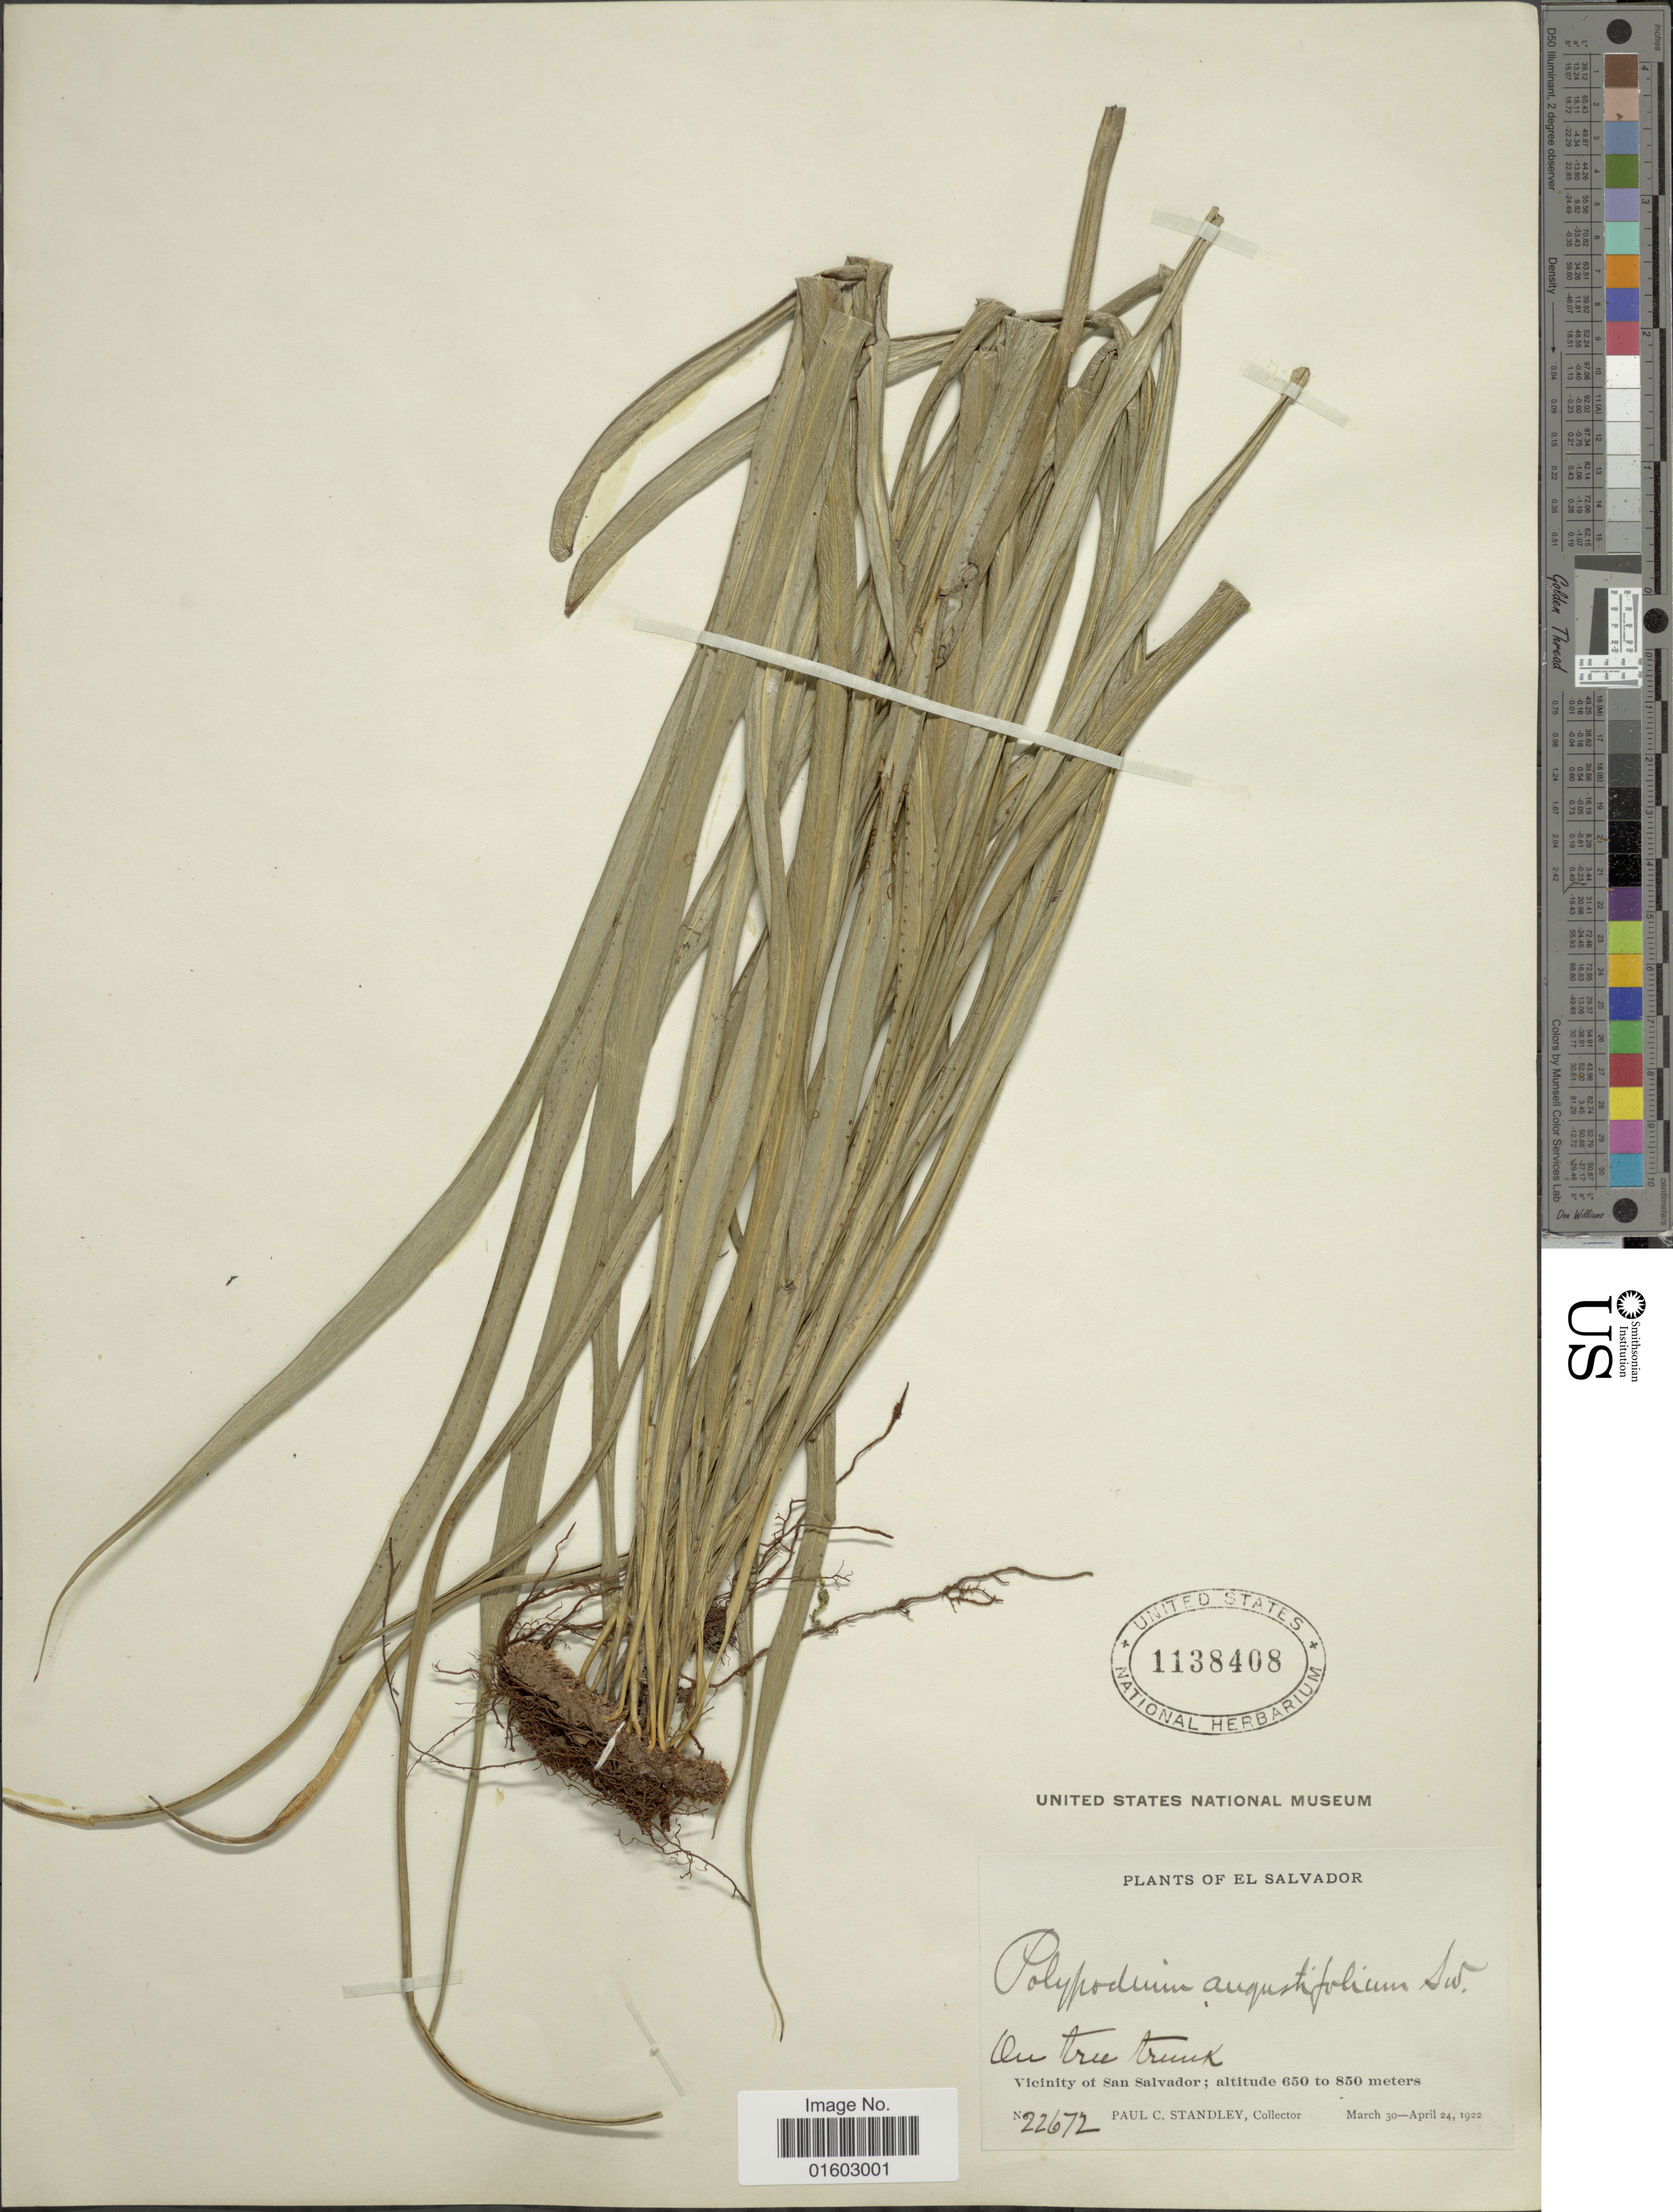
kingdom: Plantae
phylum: Tracheophyta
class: Polypodiopsida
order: Polypodiales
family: Polypodiaceae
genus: Campyloneurum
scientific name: Campyloneurum ensifolium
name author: (Willd.) J. Sm.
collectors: P. C. Standley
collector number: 22672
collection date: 1922-03-30/1922-04-24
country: El Salvador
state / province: San Salvador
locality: Vicinity of San Salvador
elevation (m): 650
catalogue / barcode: US 1138408